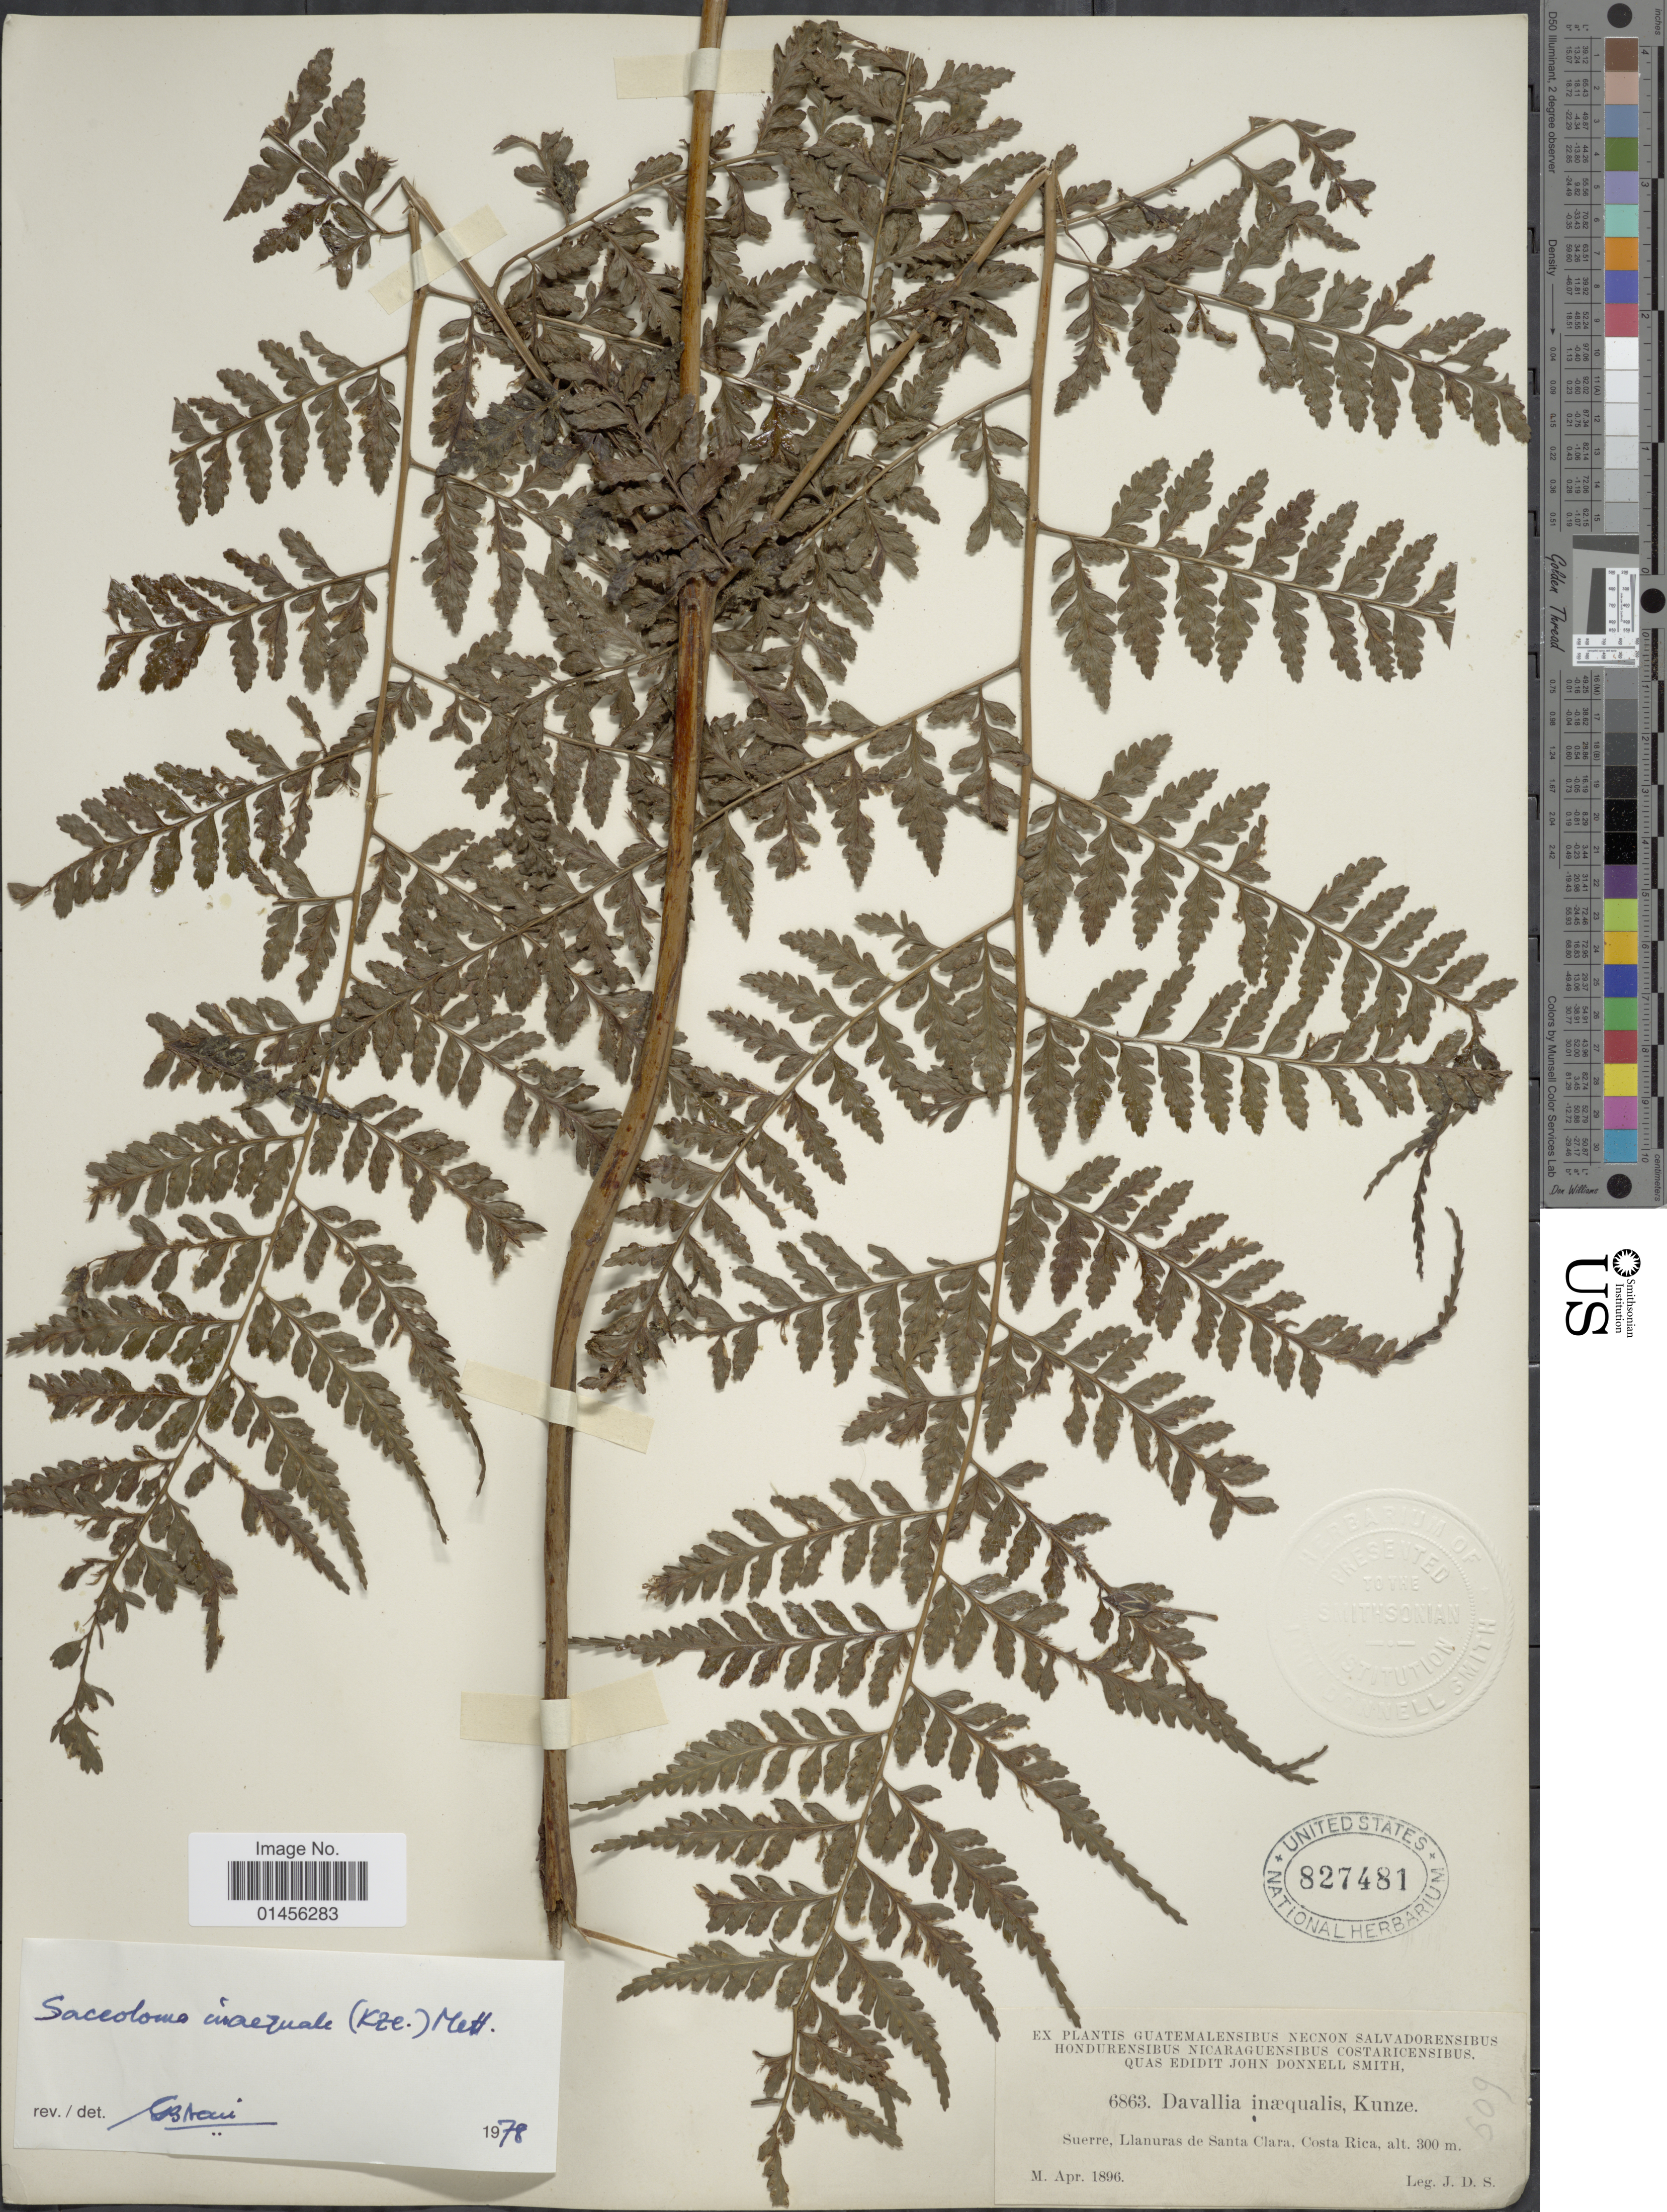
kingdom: Plantae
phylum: Tracheophyta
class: Polypodiopsida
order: Polypodiales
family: Saccolomataceae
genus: Saccoloma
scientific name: Saccoloma inaequale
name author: (Kunze) Mett.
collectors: J. D. Smith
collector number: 6863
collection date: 1896-04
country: Costa Rica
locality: Suerre, Llanuras de Santa Clara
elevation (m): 300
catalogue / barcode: US 827481